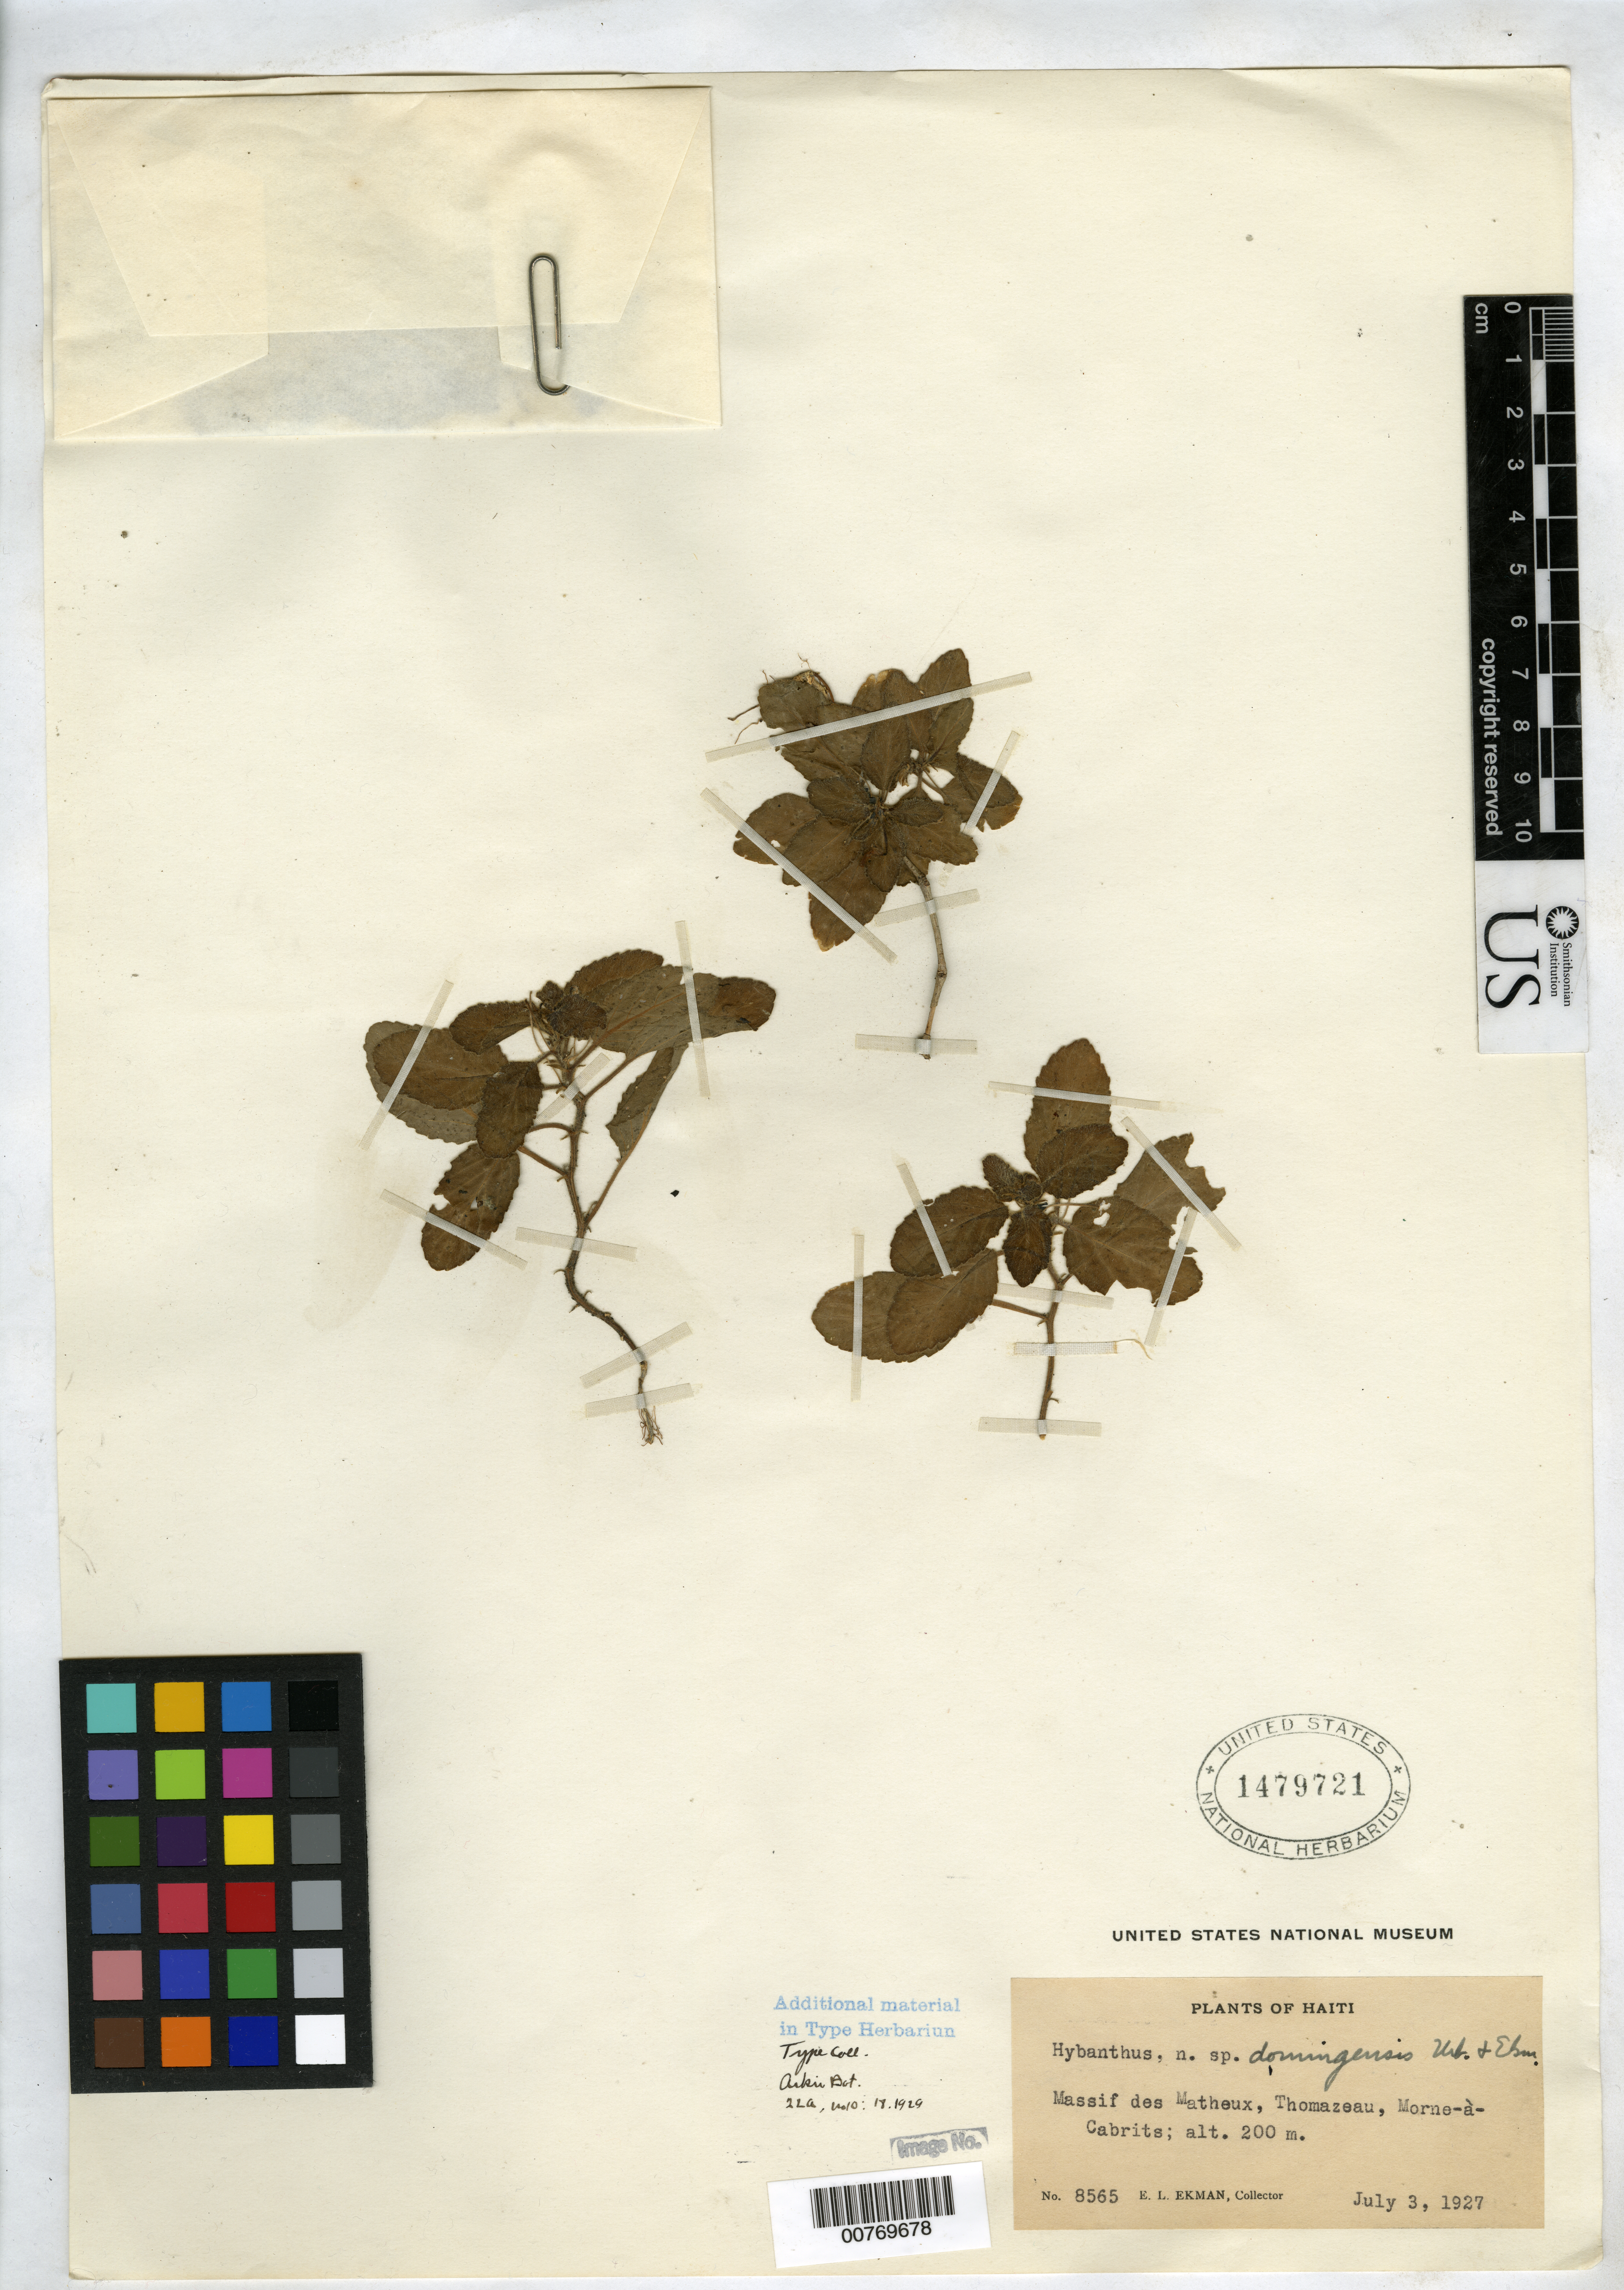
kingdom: Plantae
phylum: Tracheophyta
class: Magnoliopsida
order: Malpighiales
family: Violaceae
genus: Hybanthus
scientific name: Hybanthus domingensis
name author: Urb. & Ekman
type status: Type Collection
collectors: E. L. Ekman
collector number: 8565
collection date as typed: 03 Jul 1927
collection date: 1927-07-03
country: Haiti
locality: Massif des Matheux, Thomazeau, Morne-a-cabrits.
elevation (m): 200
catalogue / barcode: US 1479721